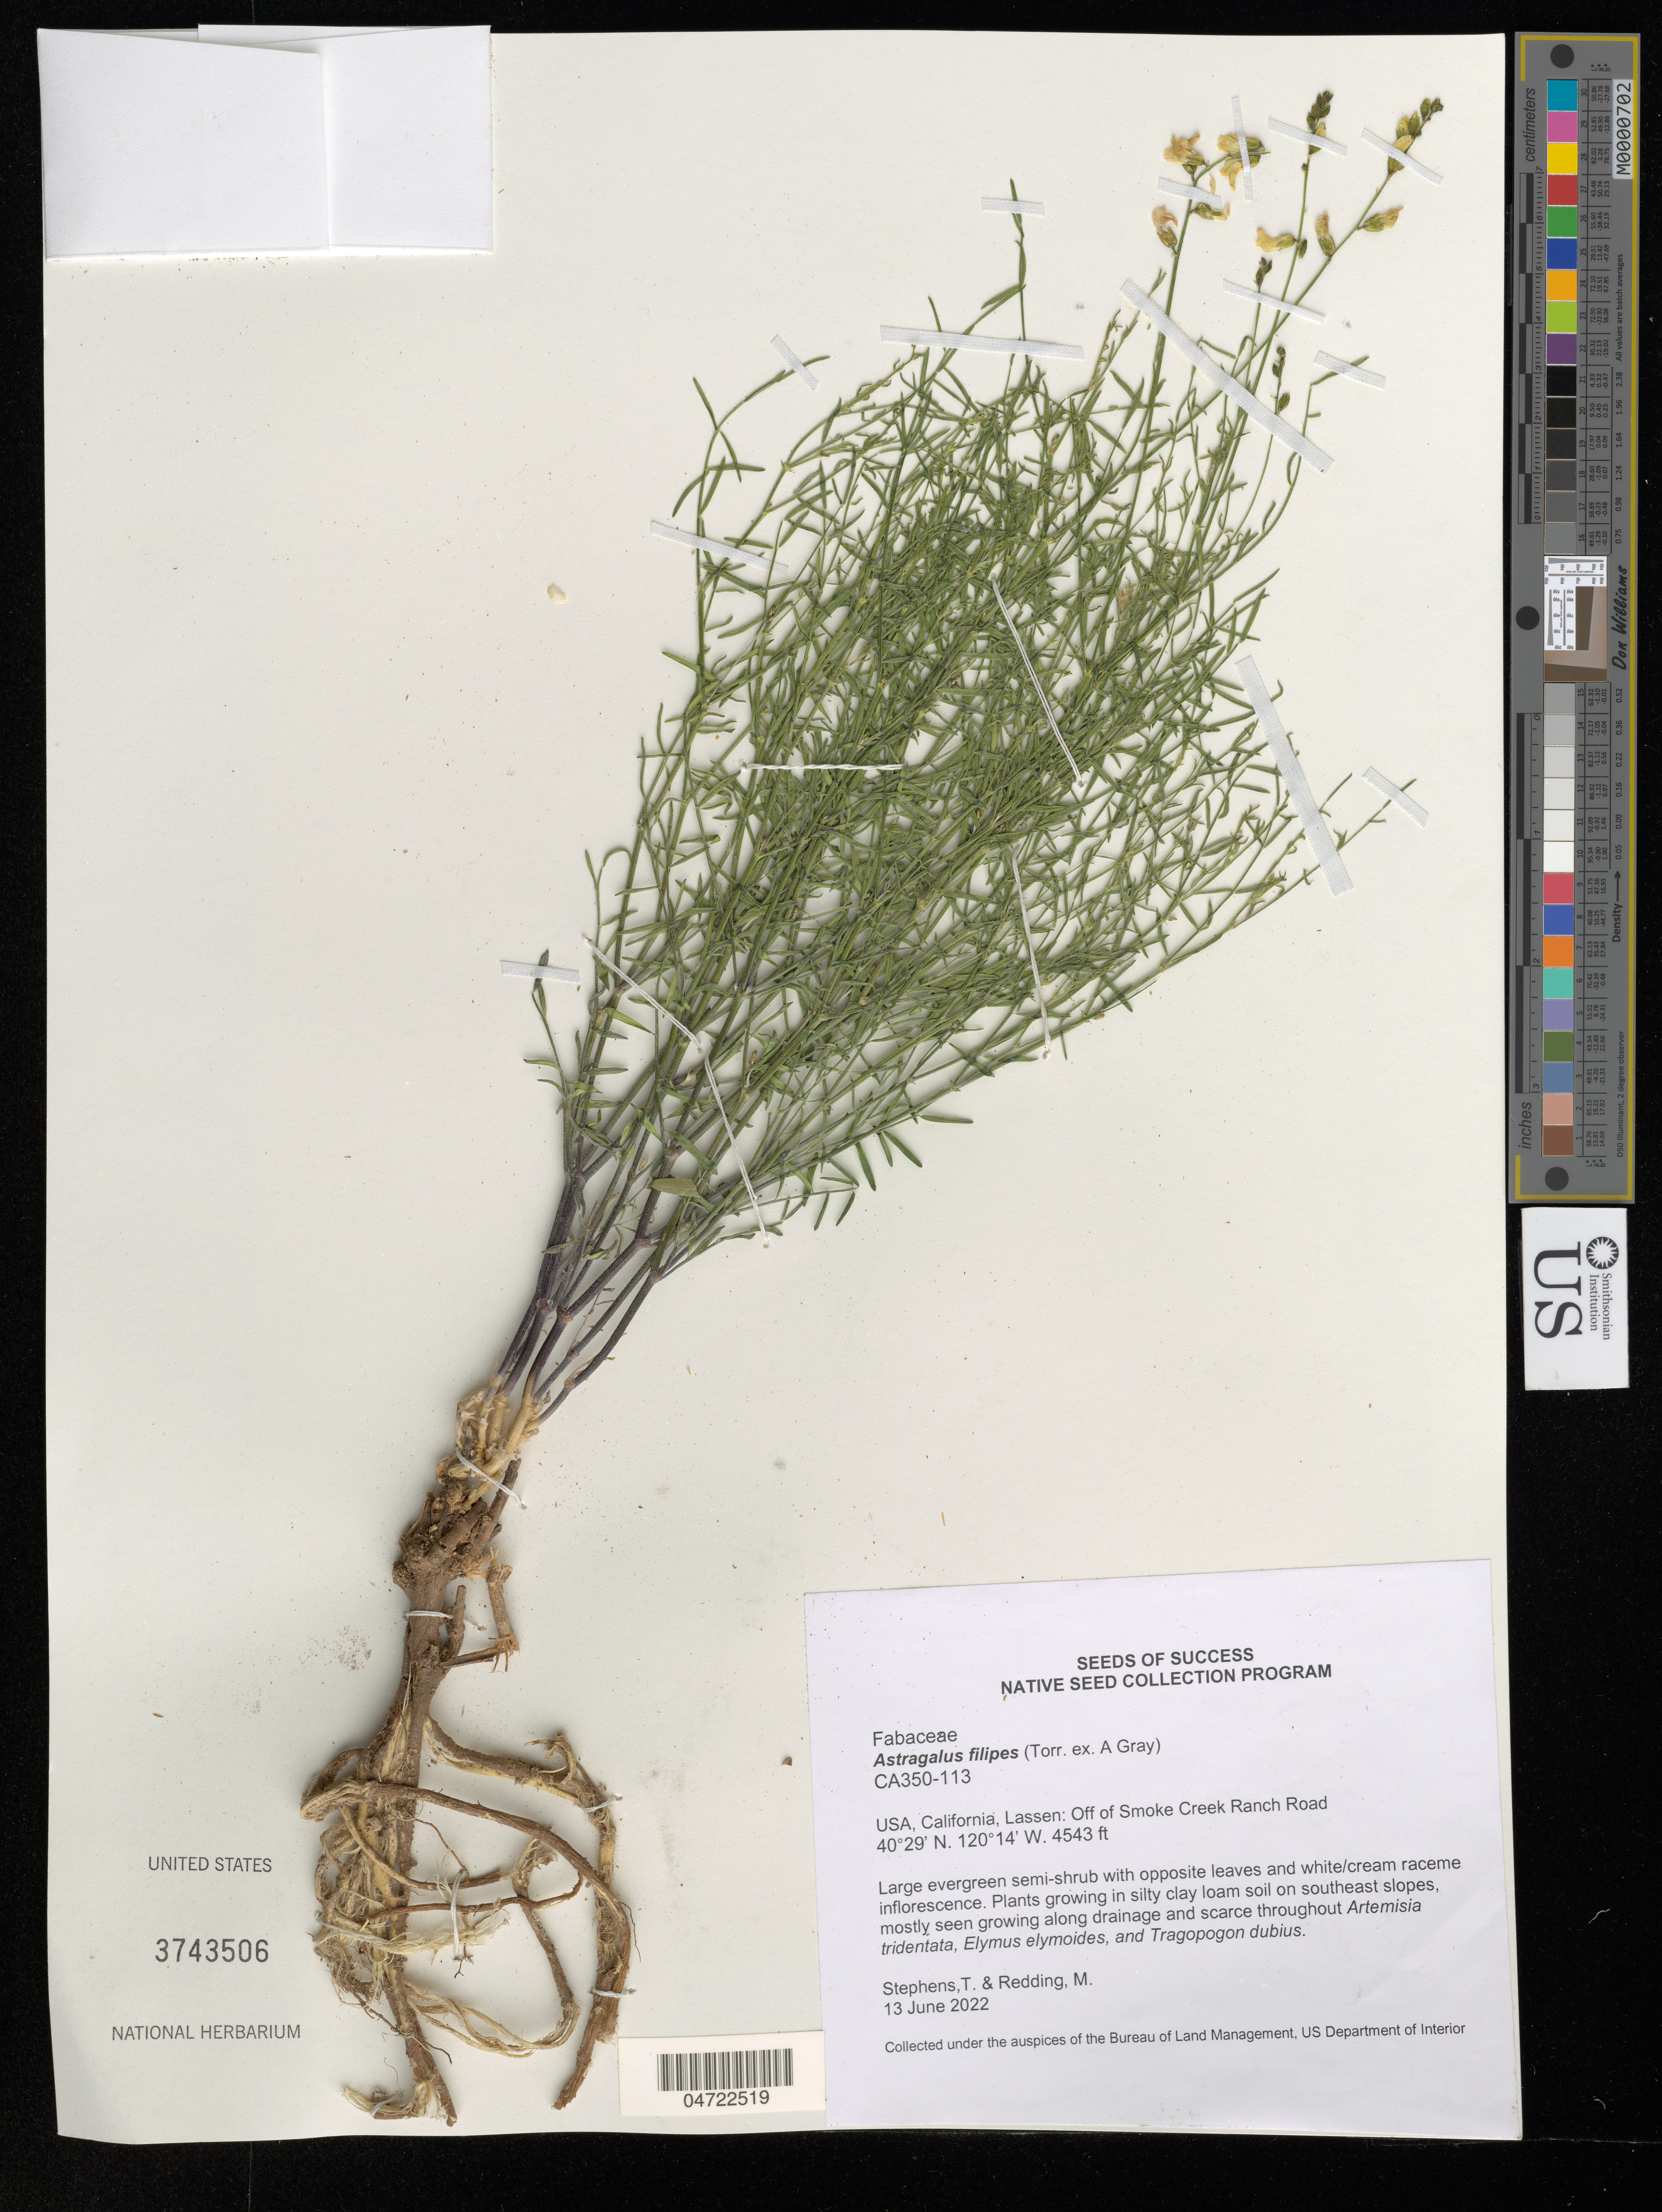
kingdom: Plantae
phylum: Tracheophyta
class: Magnoliopsida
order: Fabales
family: Fabaceae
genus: Astragalus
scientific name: Astragalus filipes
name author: A. Gray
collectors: T. Stephens & M. Redding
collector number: CA350-113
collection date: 2022-06-13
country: United States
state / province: California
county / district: Lassen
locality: Lassen: Off of Smoke Creek Ranch Road.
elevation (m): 1385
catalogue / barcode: US 3743506